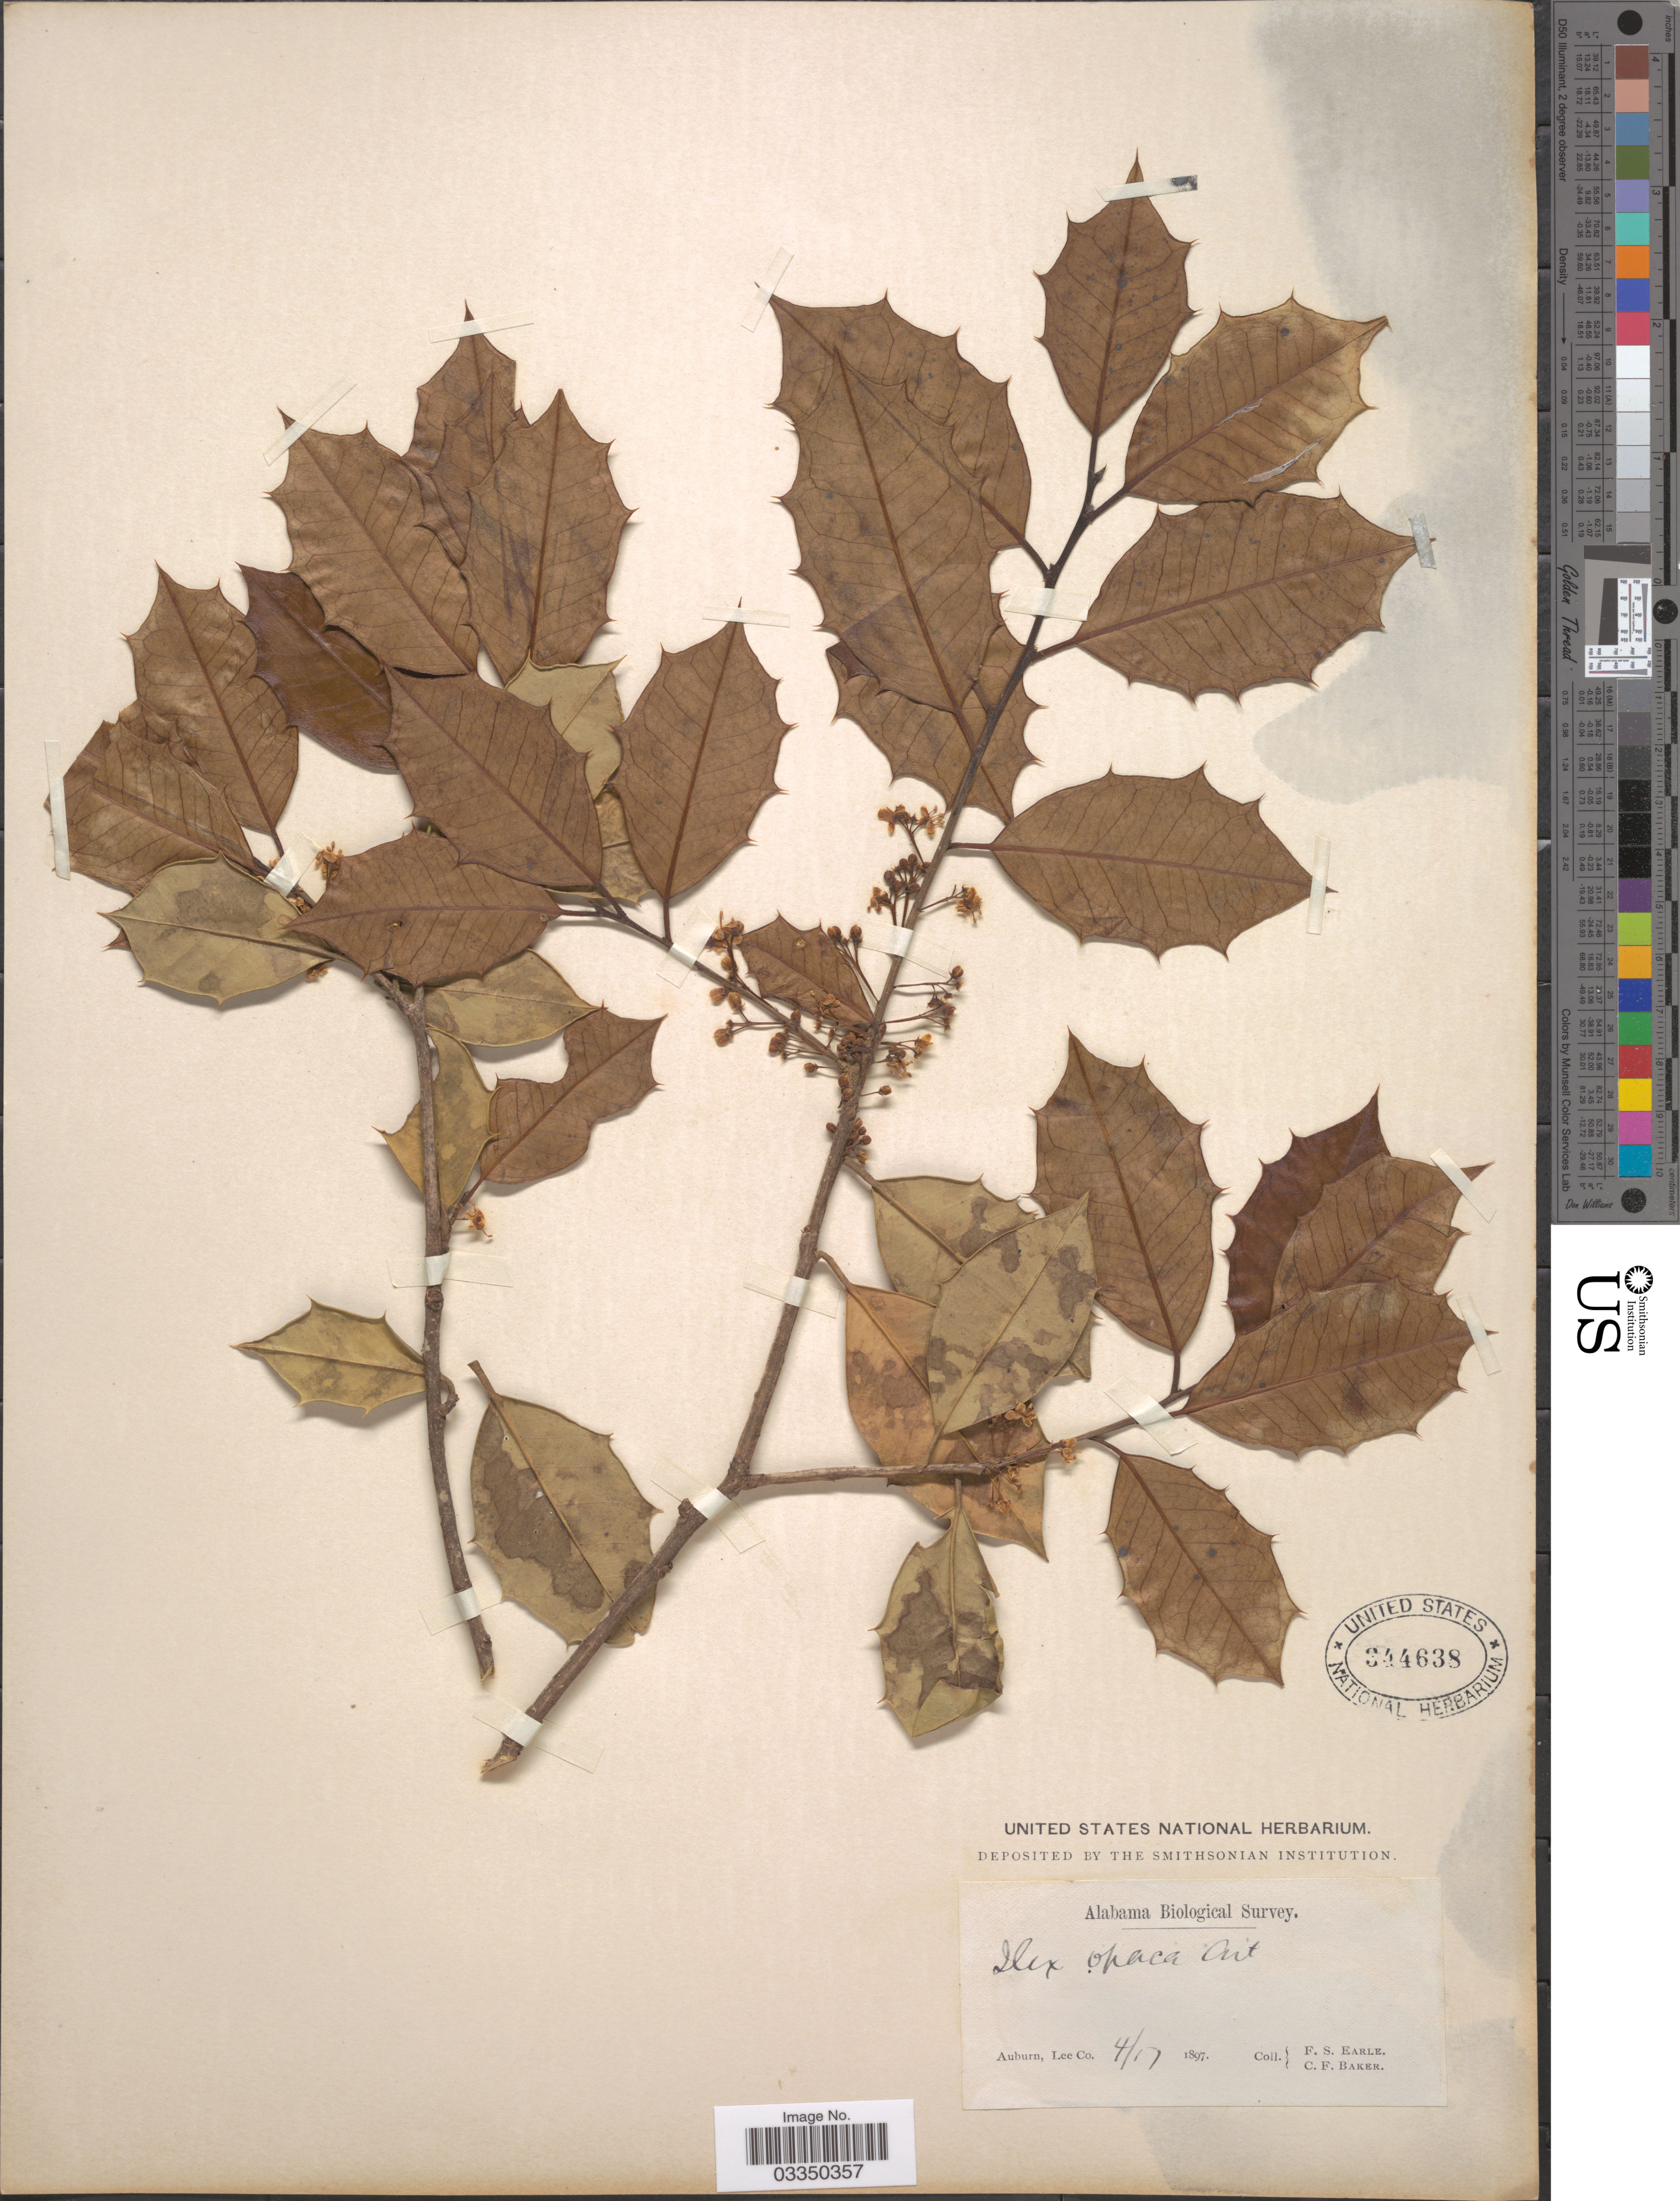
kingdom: Plantae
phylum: Tracheophyta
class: Magnoliopsida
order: Aquifoliales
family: Aquifoliaceae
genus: Ilex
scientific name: Ilex opaca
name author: Aiton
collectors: F. S. Earle & C. F. Baker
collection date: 1897-04-17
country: United States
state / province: Alabama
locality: Auburn, Lee Co.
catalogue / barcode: US 344638